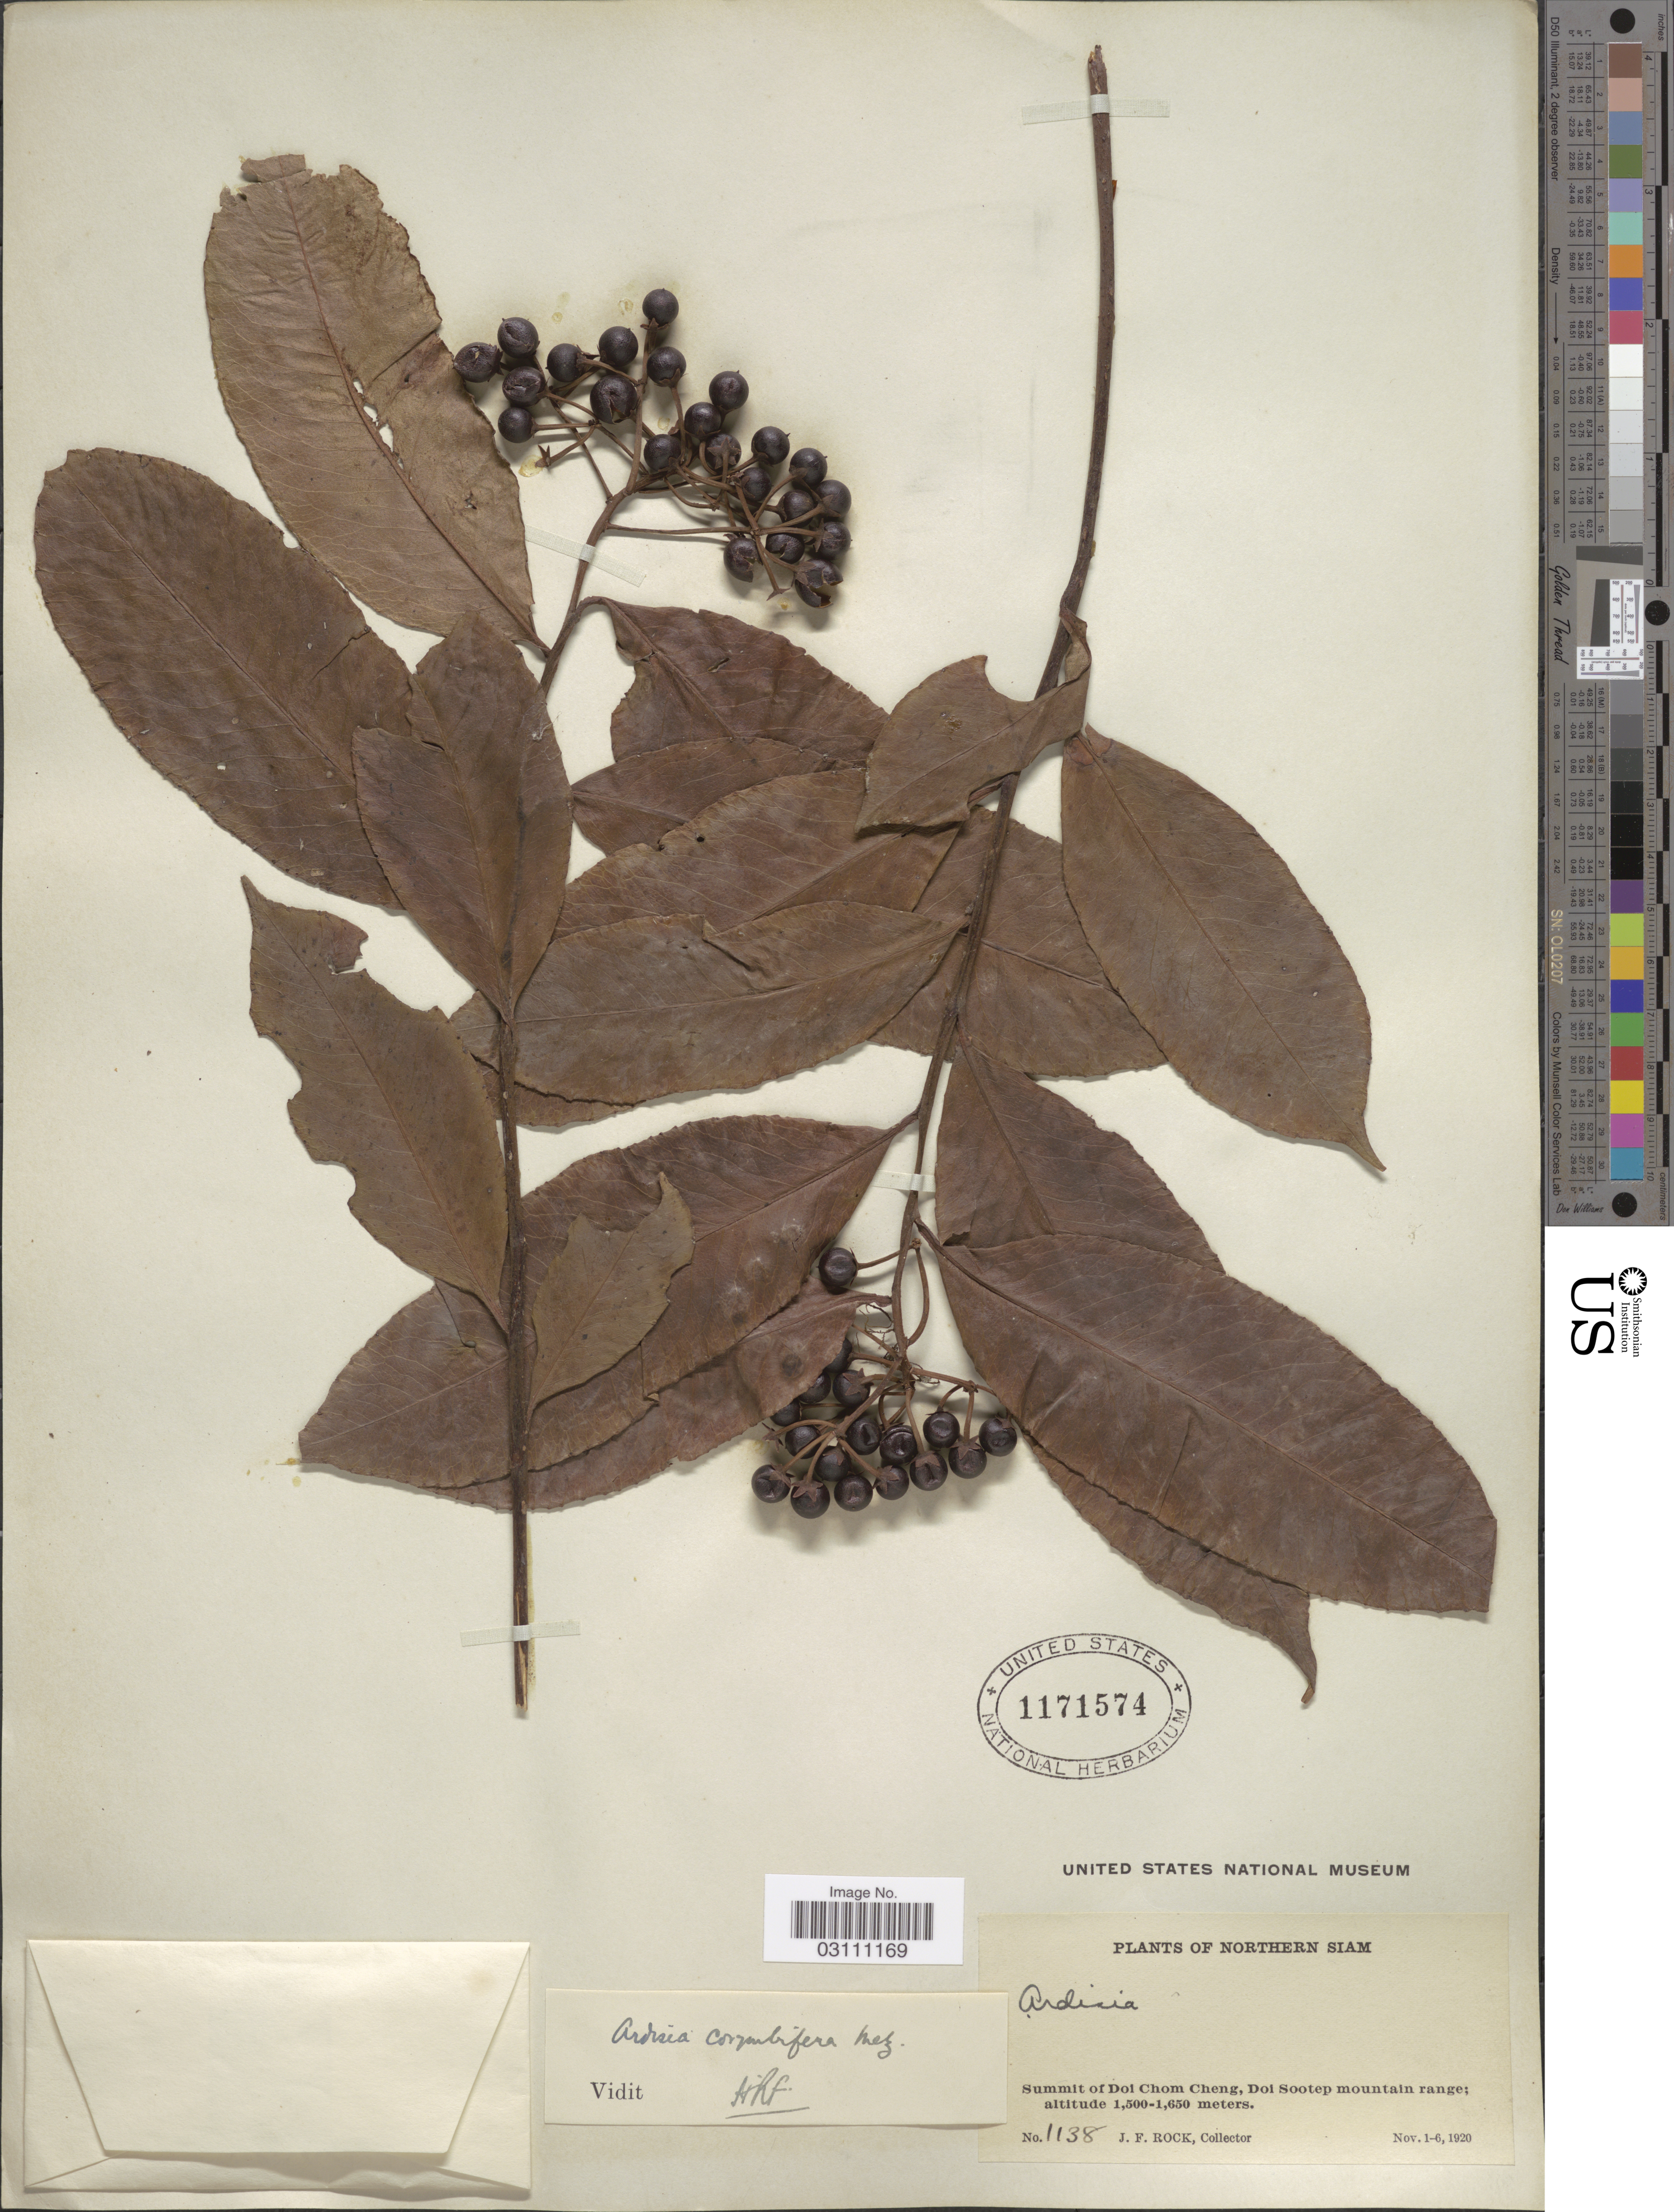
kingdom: Plantae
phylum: Tracheophyta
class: Magnoliopsida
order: Ericales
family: Primulaceae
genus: Ardisia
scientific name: Ardisia corymbifera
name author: Mez in Engl.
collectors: J. Rock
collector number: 1138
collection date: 1920-11-01/1920-11-06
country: Thailand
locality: Northern Siam. Summit of Doi Chom Cheng, Doi Sootep mountain range.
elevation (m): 1500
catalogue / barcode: US 1171574